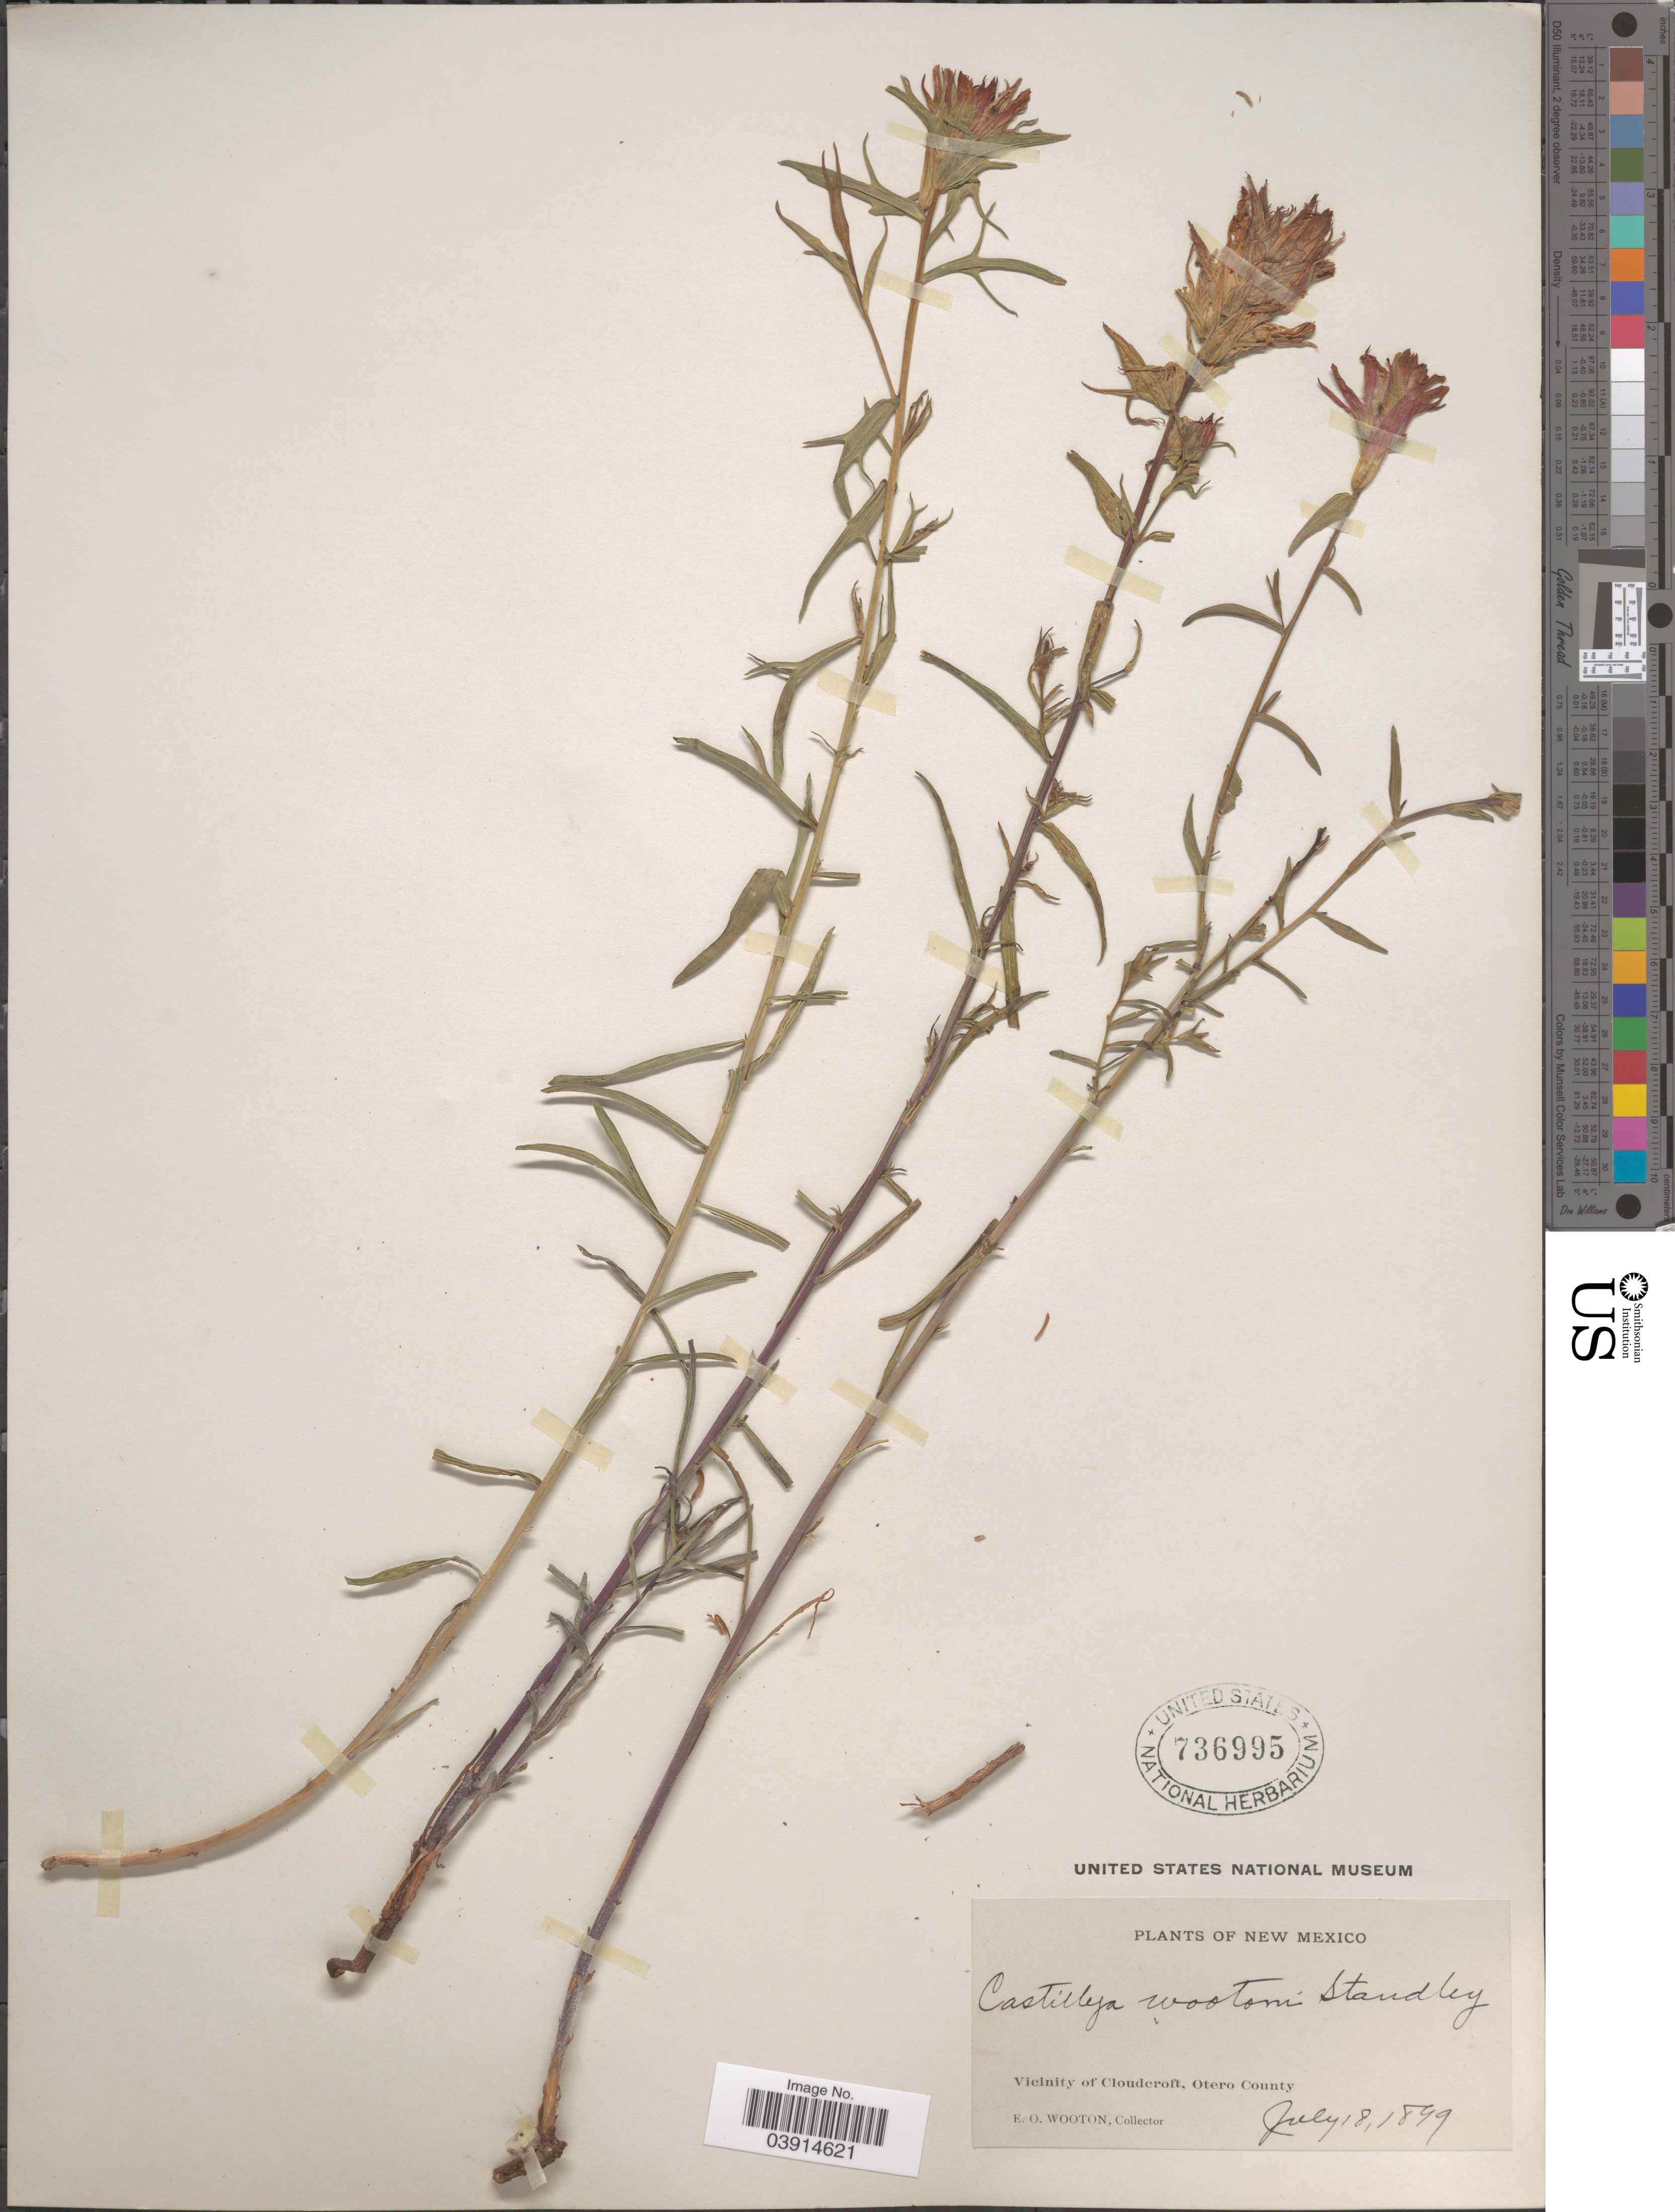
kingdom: Plantae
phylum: Tracheophyta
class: Magnoliopsida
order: Lamiales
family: Orobanchaceae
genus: Castilleja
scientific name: Castilleja wootonii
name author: Standl.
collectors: E. O. Wooton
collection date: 1899-07-18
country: United States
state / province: New Mexico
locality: Vicinity of Cloudcroft, Otero County.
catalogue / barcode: US 736995